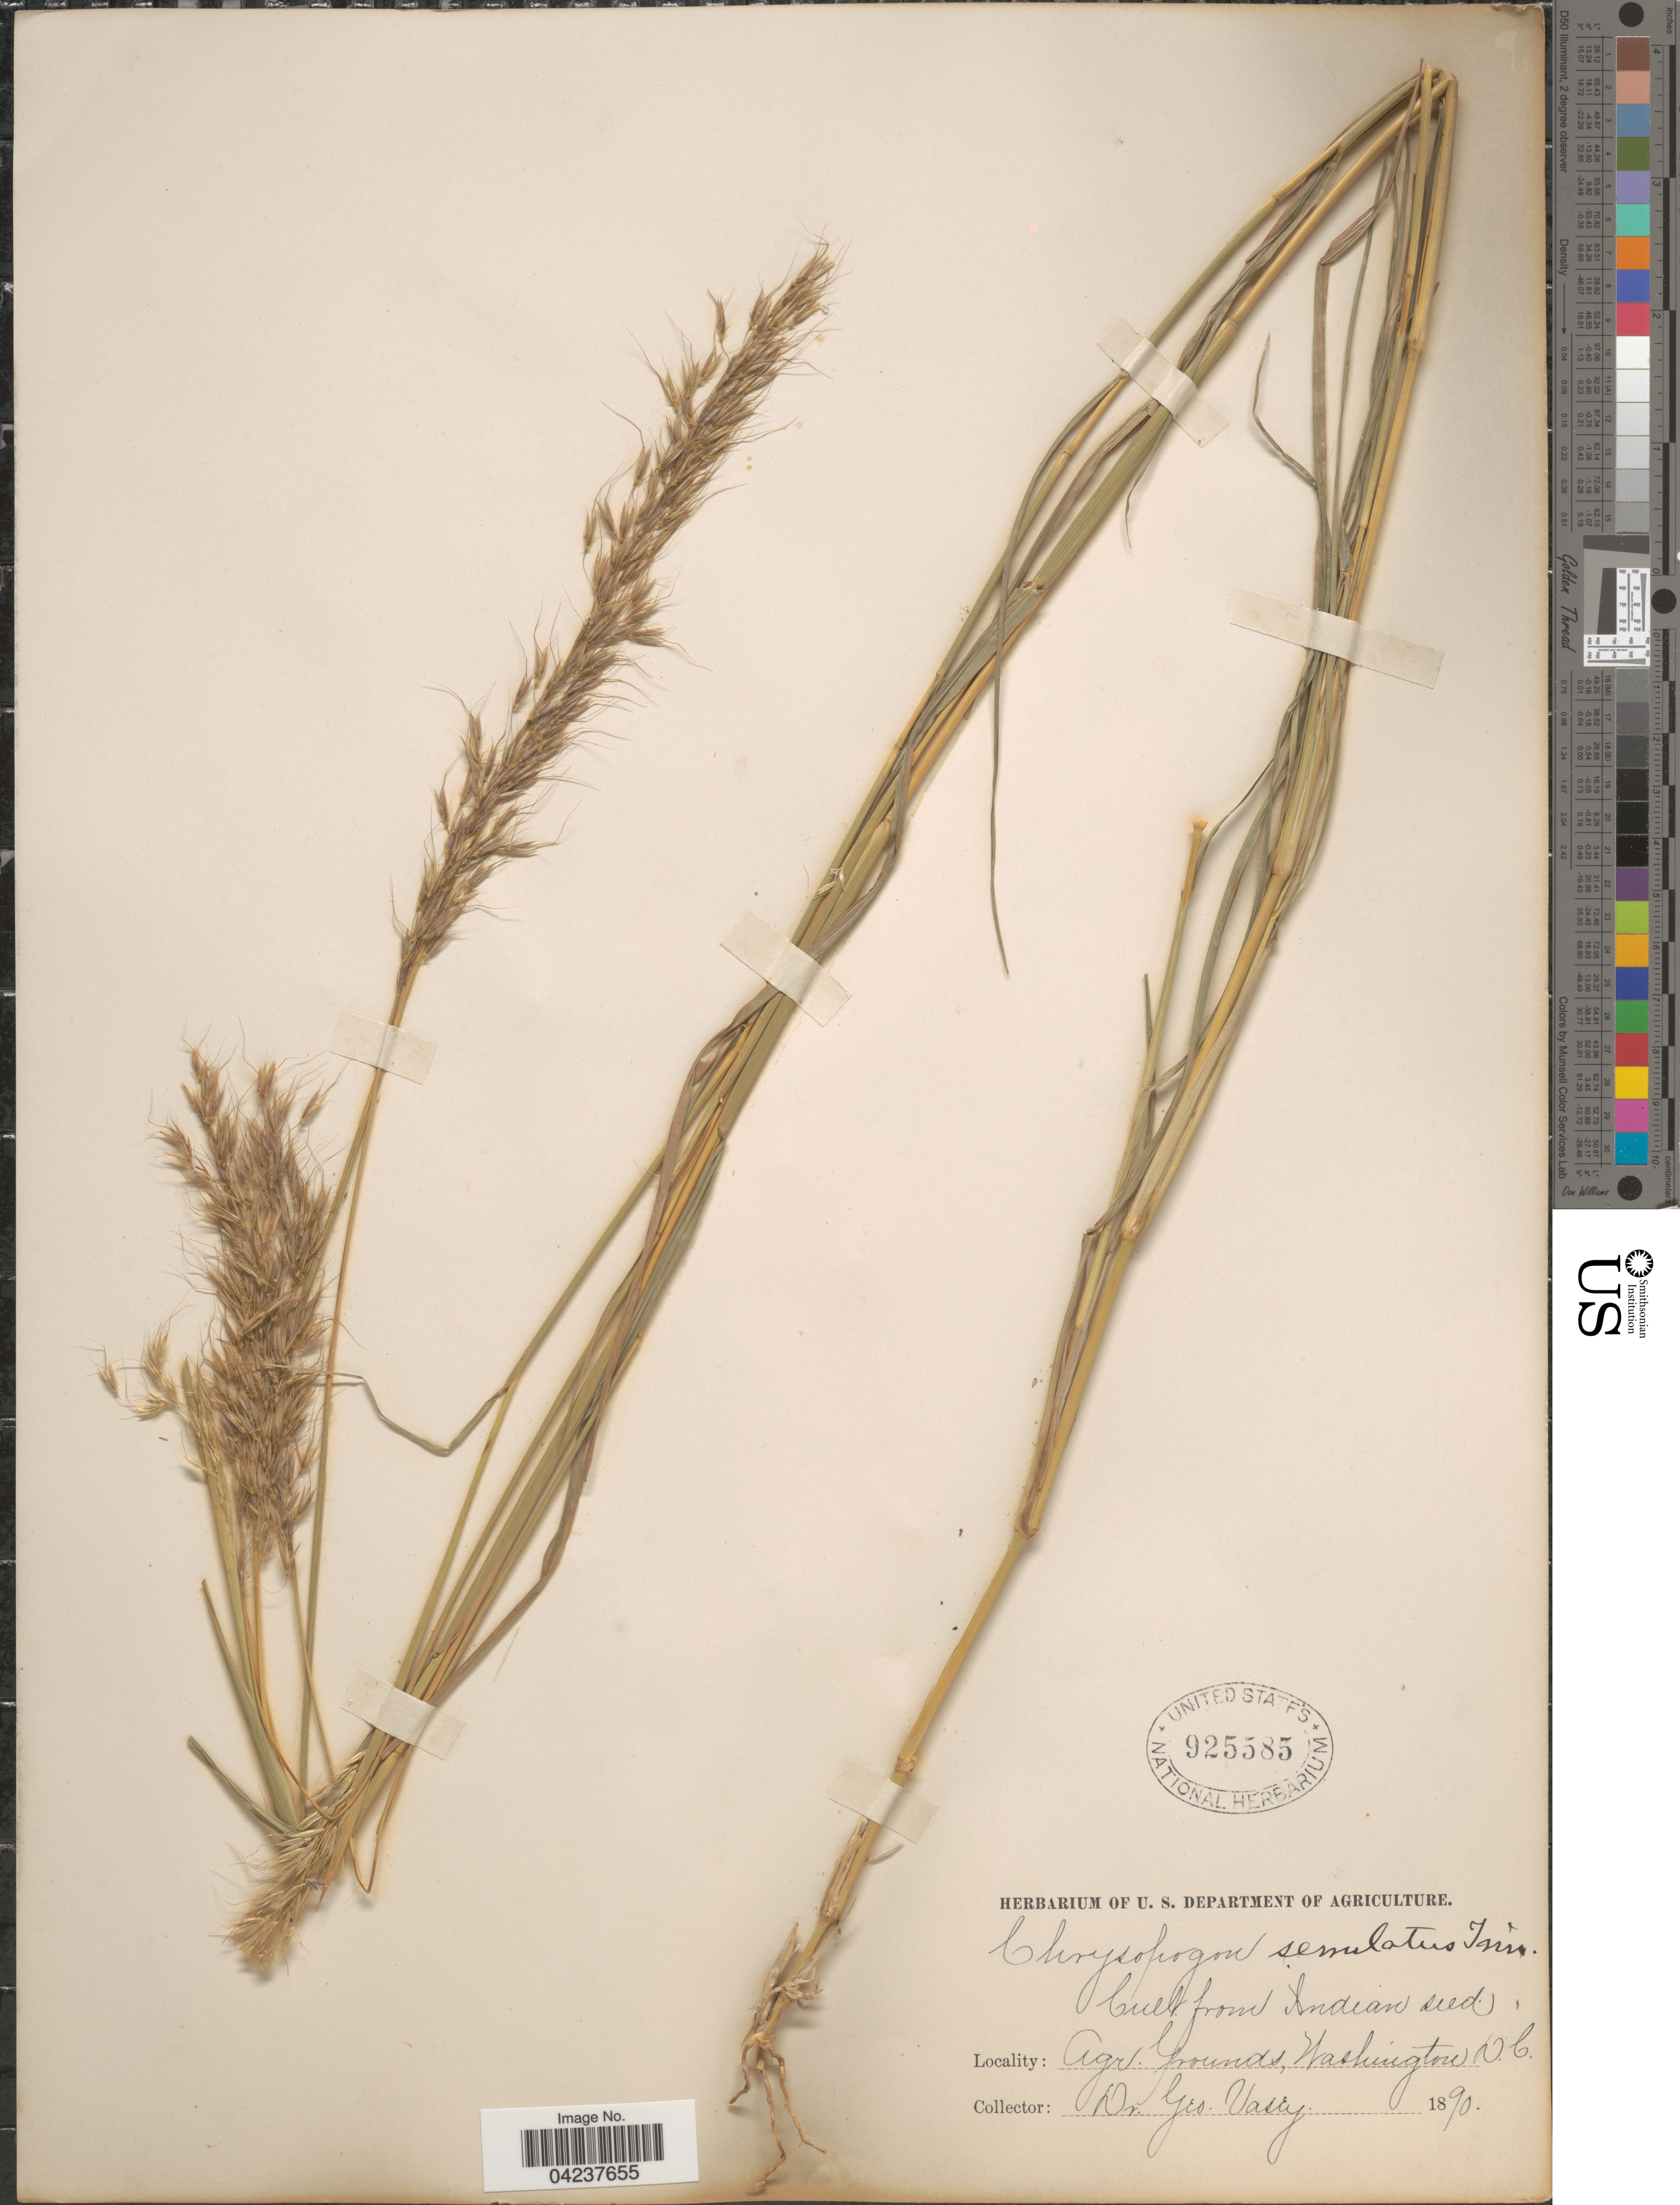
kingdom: Plantae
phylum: Tracheophyta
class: Liliopsida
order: Poales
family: Poaceae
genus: Chrysopogon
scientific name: Chrysopogon fulvus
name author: (Spreng.) Chiov.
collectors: G. Vasey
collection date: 1890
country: United States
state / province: District of Columbia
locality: Agr. Grounds, Washington D.C.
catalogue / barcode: US 925585